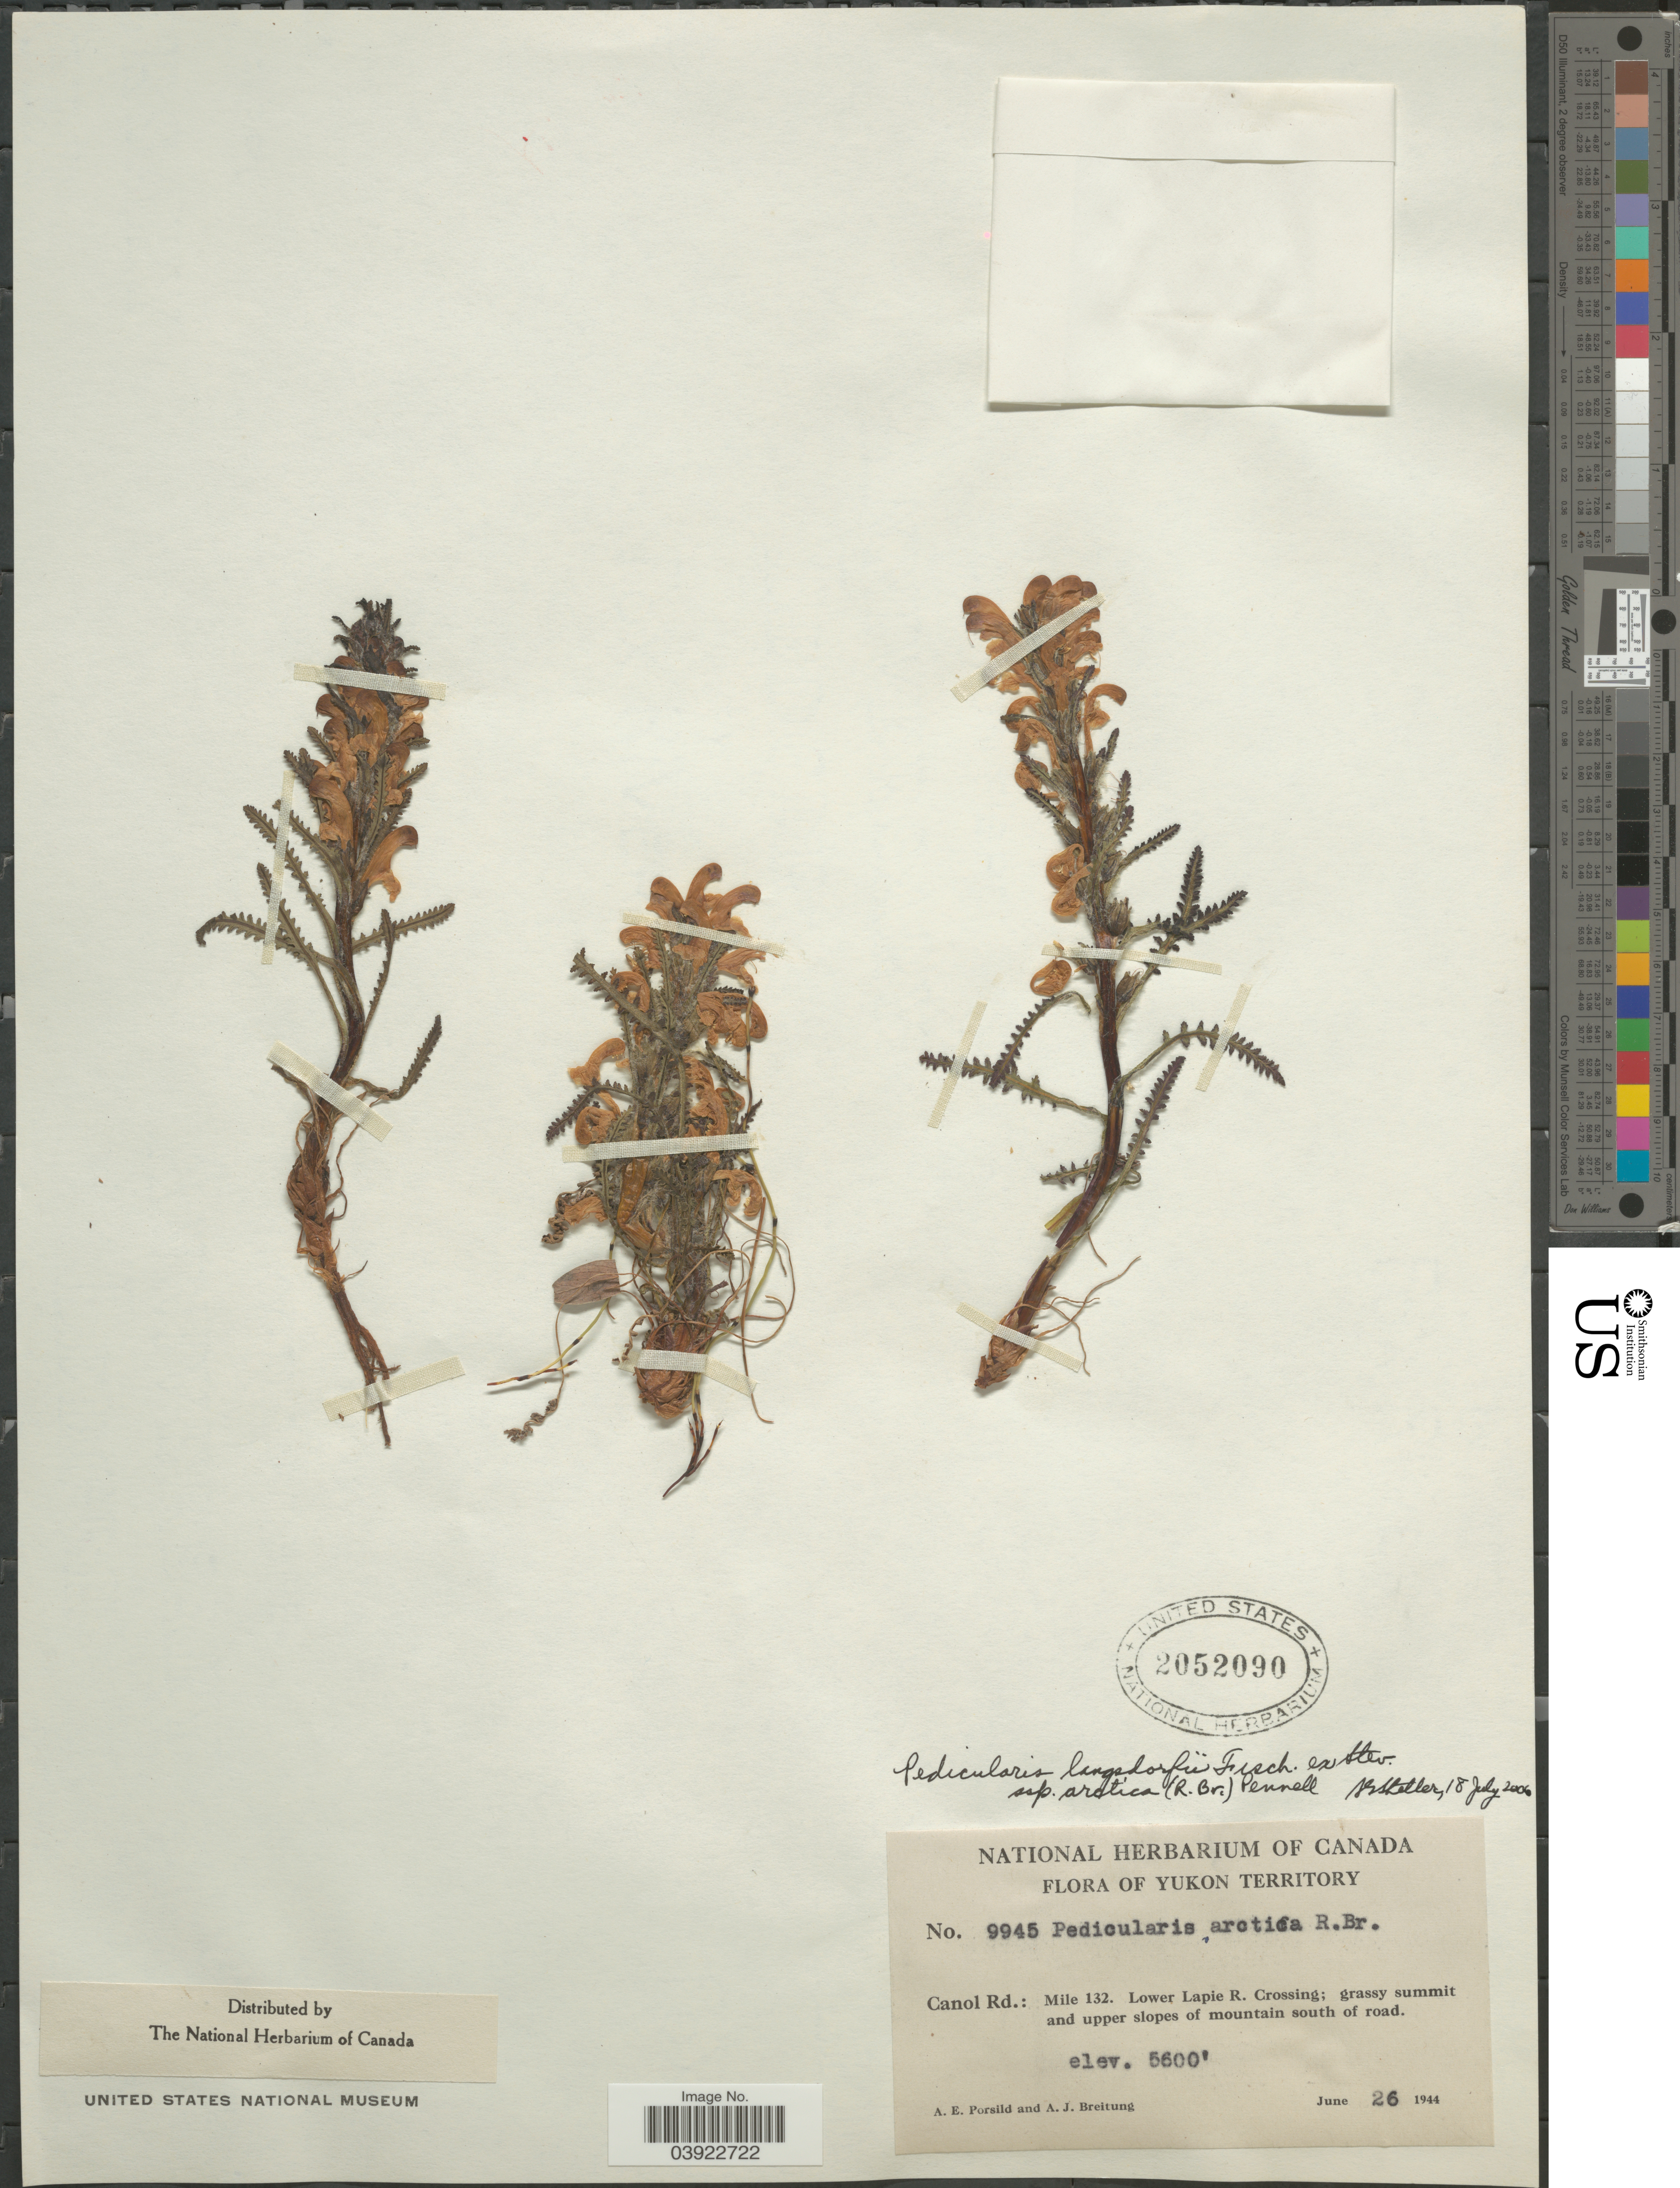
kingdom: Plantae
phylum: Tracheophyta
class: Magnoliopsida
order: Lamiales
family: Orobanchaceae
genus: Pedicularis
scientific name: Pedicularis langsdorffii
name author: Fisch. ex Steven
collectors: A. E. Porsild & A. Breitung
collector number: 9945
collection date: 1944-06-26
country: Canada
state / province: Yukon Territory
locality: Canol Rd.: Mile 132. Lower Lapie R. Crossing; grassy summit and upper slopes of mountain south of road.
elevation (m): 1707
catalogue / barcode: US 2052090